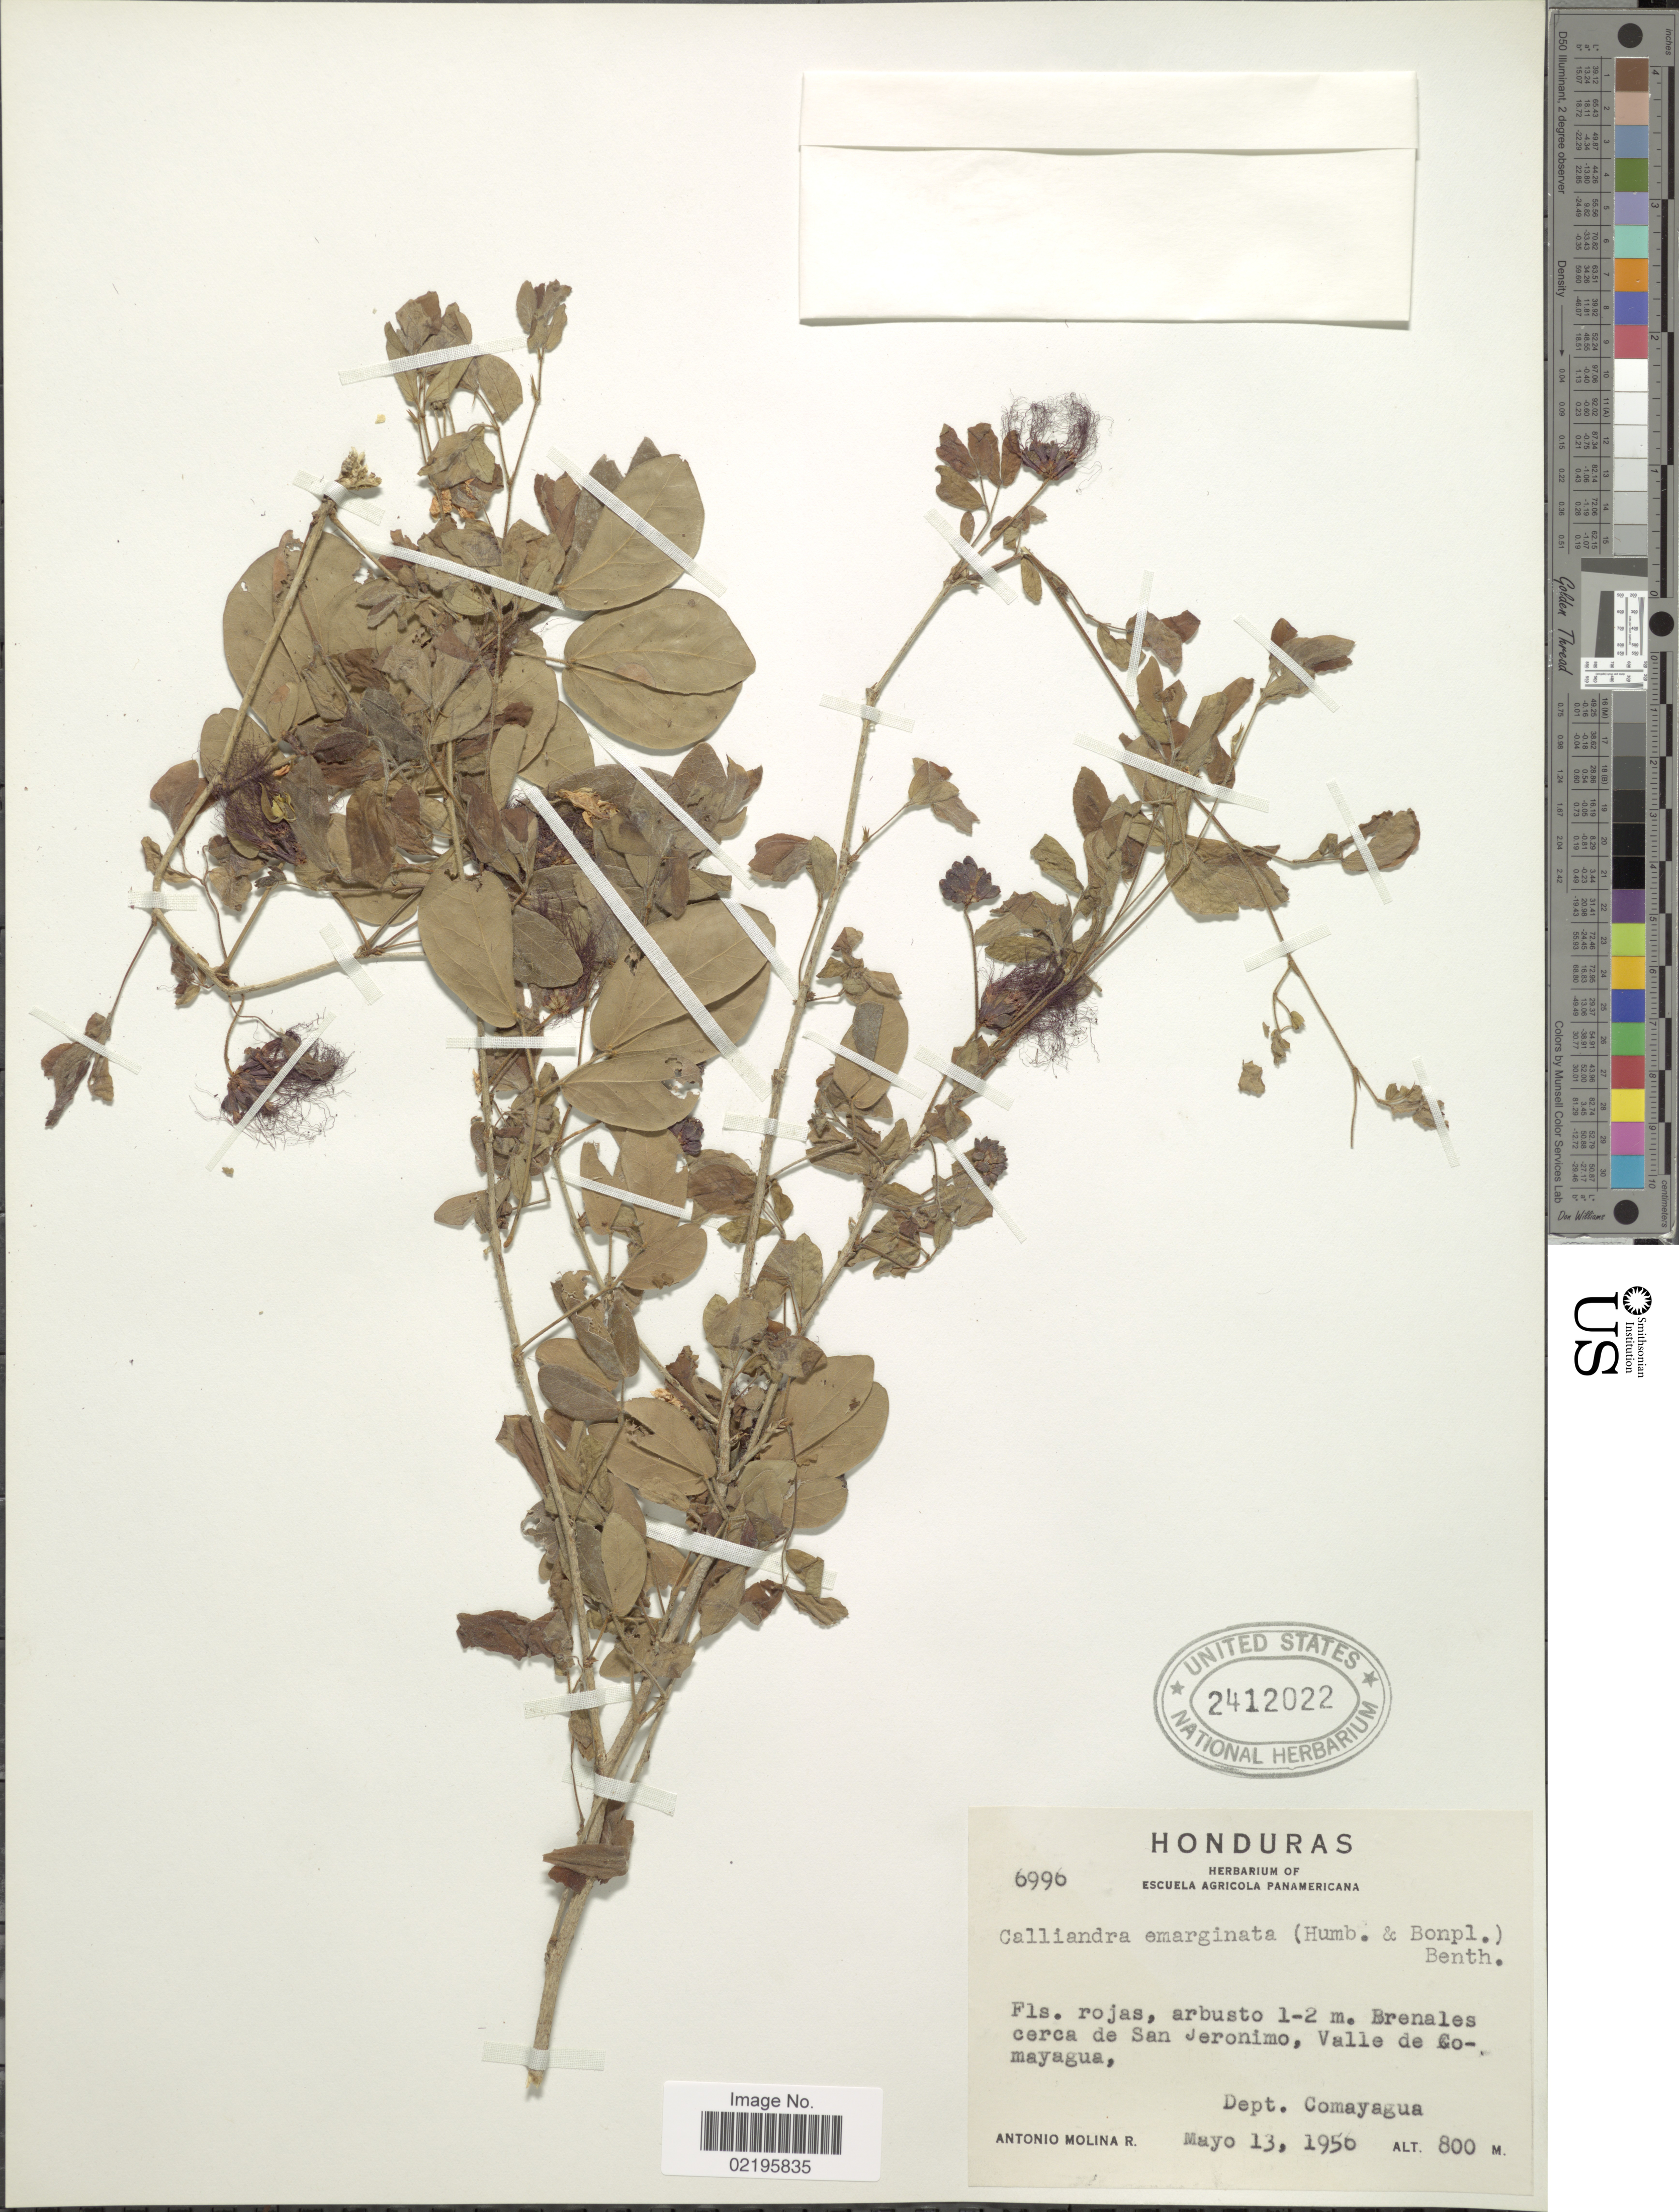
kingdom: Plantae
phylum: Tracheophyta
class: Magnoliopsida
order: Fabales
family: Fabaceae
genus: Calliandra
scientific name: Calliandra emarginata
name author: (Willd.) Benth.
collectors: A. Molina R.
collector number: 6996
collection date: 1956-05-13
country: Honduras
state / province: Comayagua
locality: Brenales cerca de San Jeronimo, Valle de Comayagua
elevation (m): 800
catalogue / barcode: US 2412022